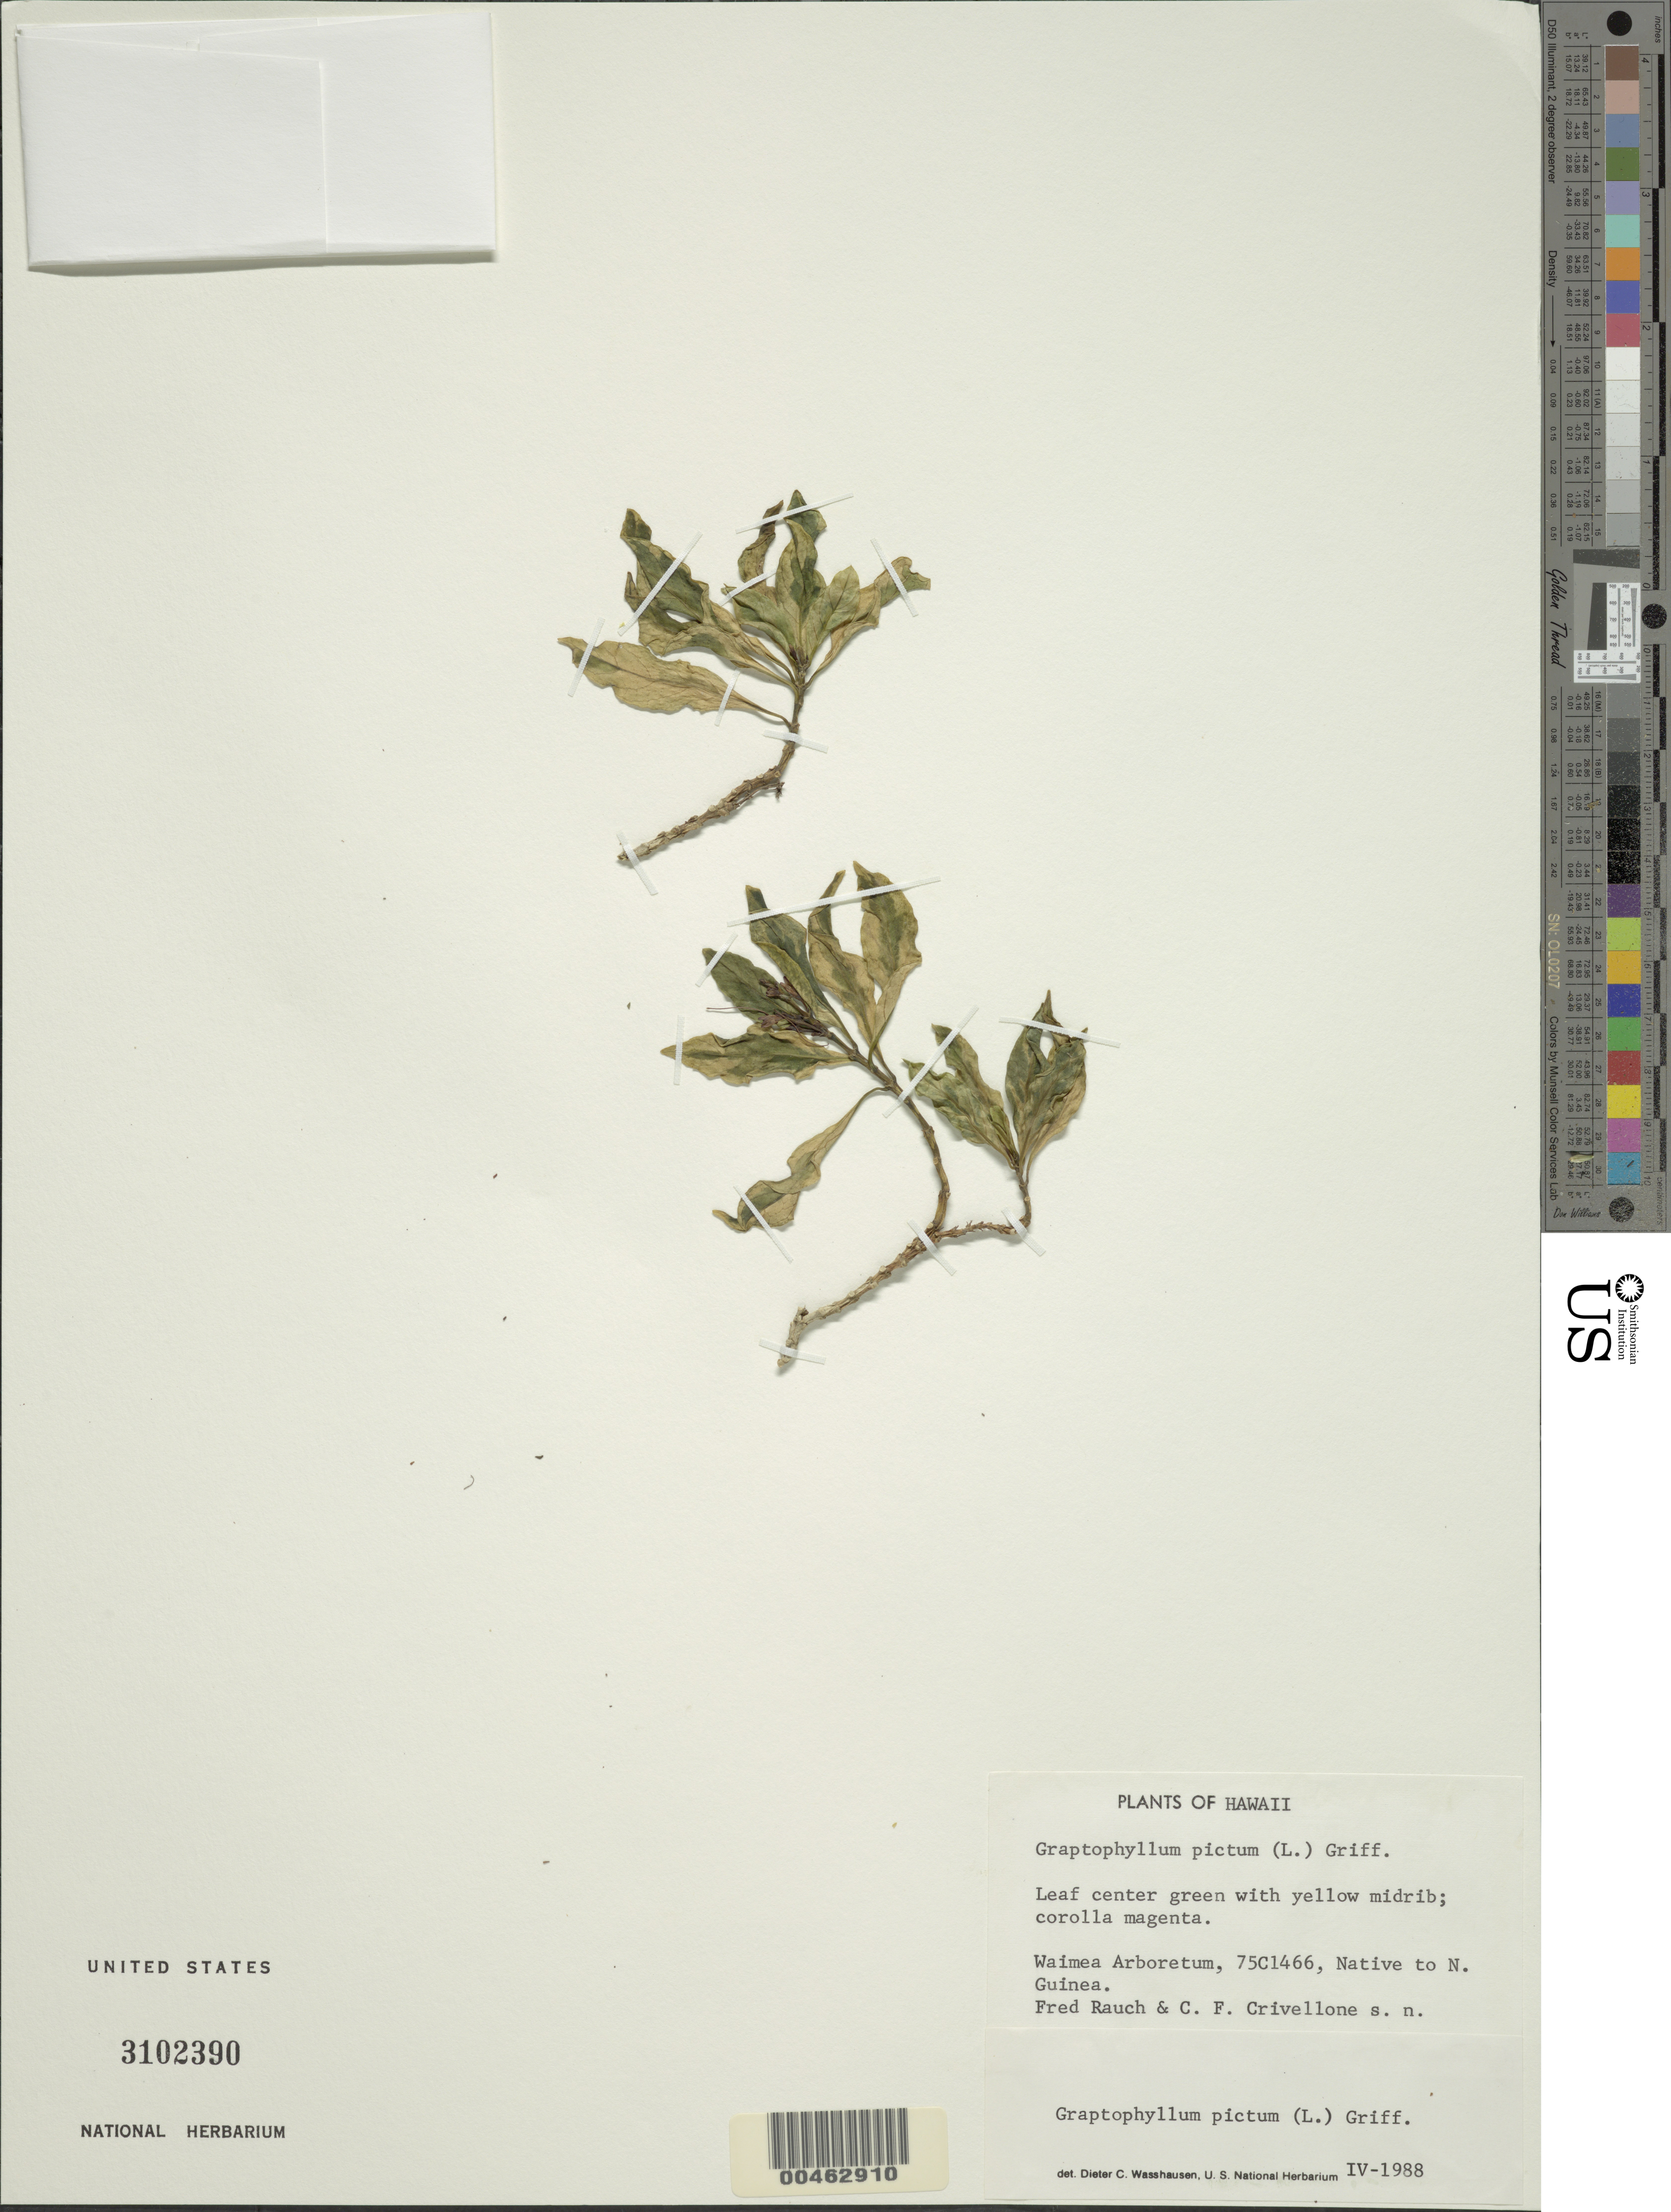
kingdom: Plantae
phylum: Tracheophyta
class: Magnoliopsida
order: Lamiales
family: Acanthaceae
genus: Graptophyllum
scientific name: Graptophyllum pictum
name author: (L.) Griff.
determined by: Wasshausen, Dieter C., (BOT), Smithsonian Institution - National Museum of Natural History (UNITED STATES)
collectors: F. Rauch & C. Crivellone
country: United States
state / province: Hawaii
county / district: Kauai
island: Kaua'i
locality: Waimea Arboretum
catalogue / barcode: US 3102390